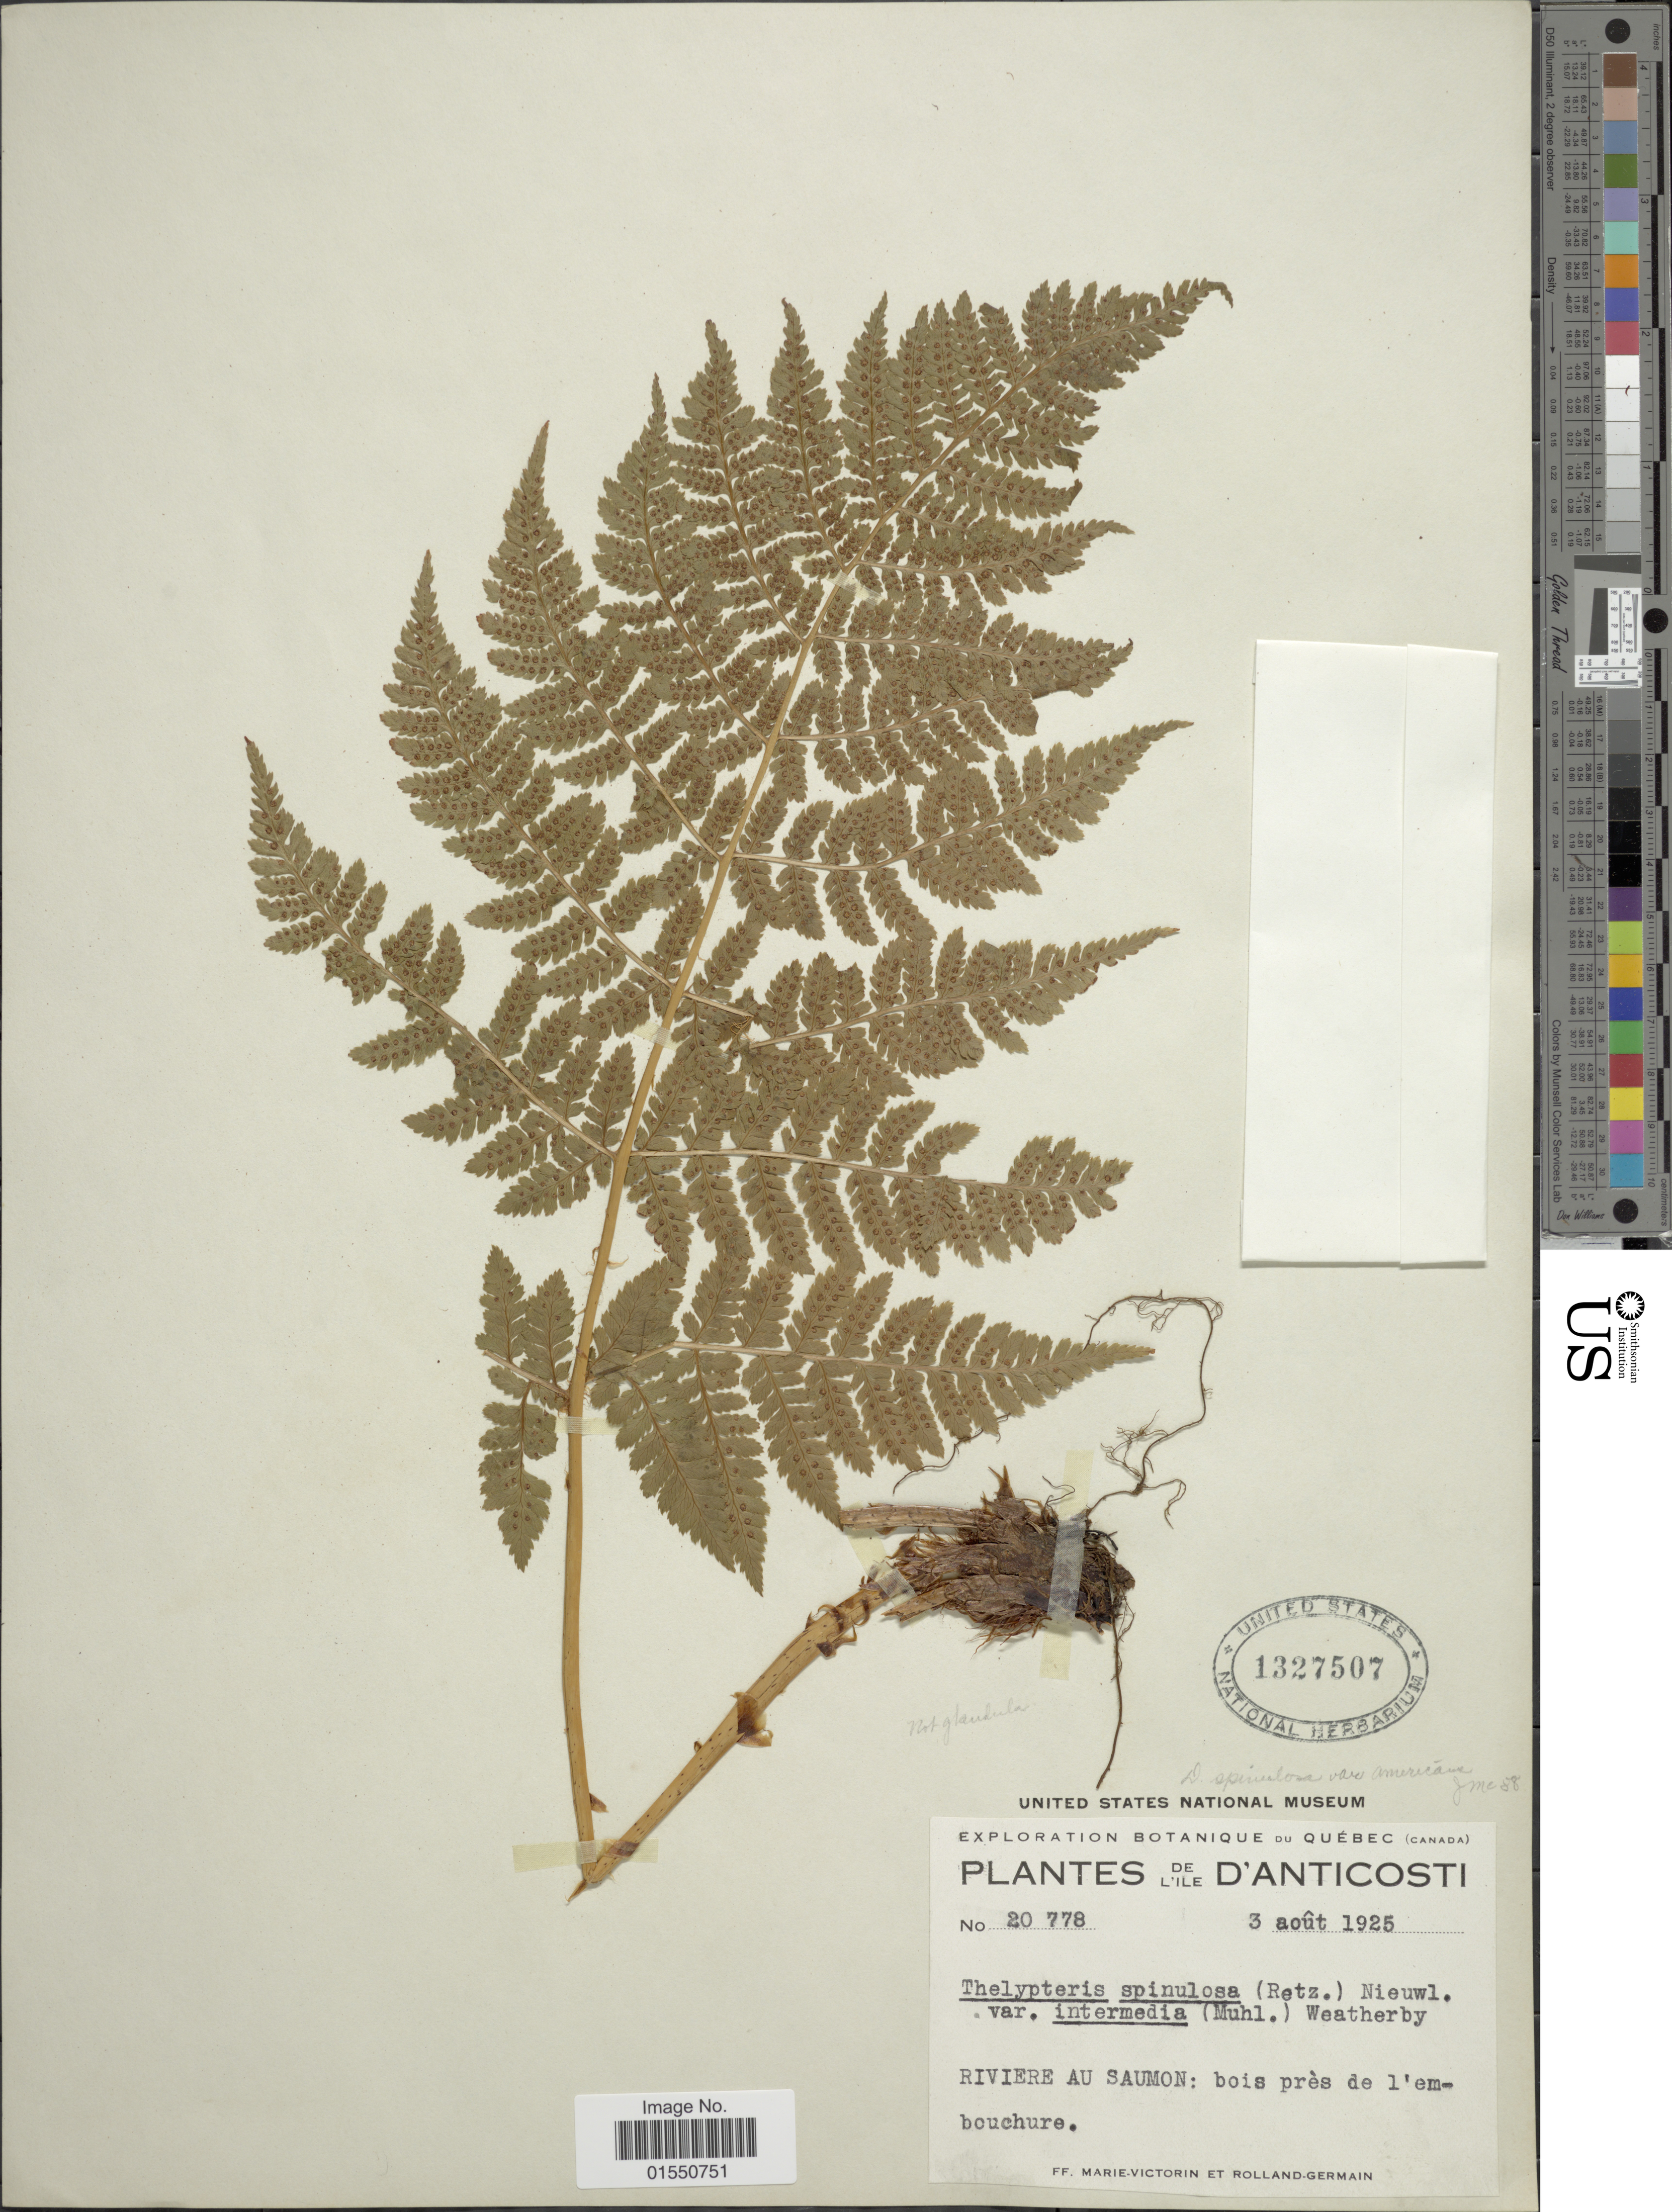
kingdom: Plantae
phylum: Tracheophyta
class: Polypodiopsida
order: Polypodiales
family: Dryopteridaceae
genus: Dryopteris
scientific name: Dryopteris expansa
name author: (C. Presl) Fraser-Jenk. & Jermy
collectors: F. Marie-Victorin & Rolland-Germain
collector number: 20778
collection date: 1925-08-03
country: Canada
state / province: Quebec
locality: De L' Ile D' Anticosti, Riviere Au Saumon: bois pres de l' enbouchure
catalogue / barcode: US 1327507